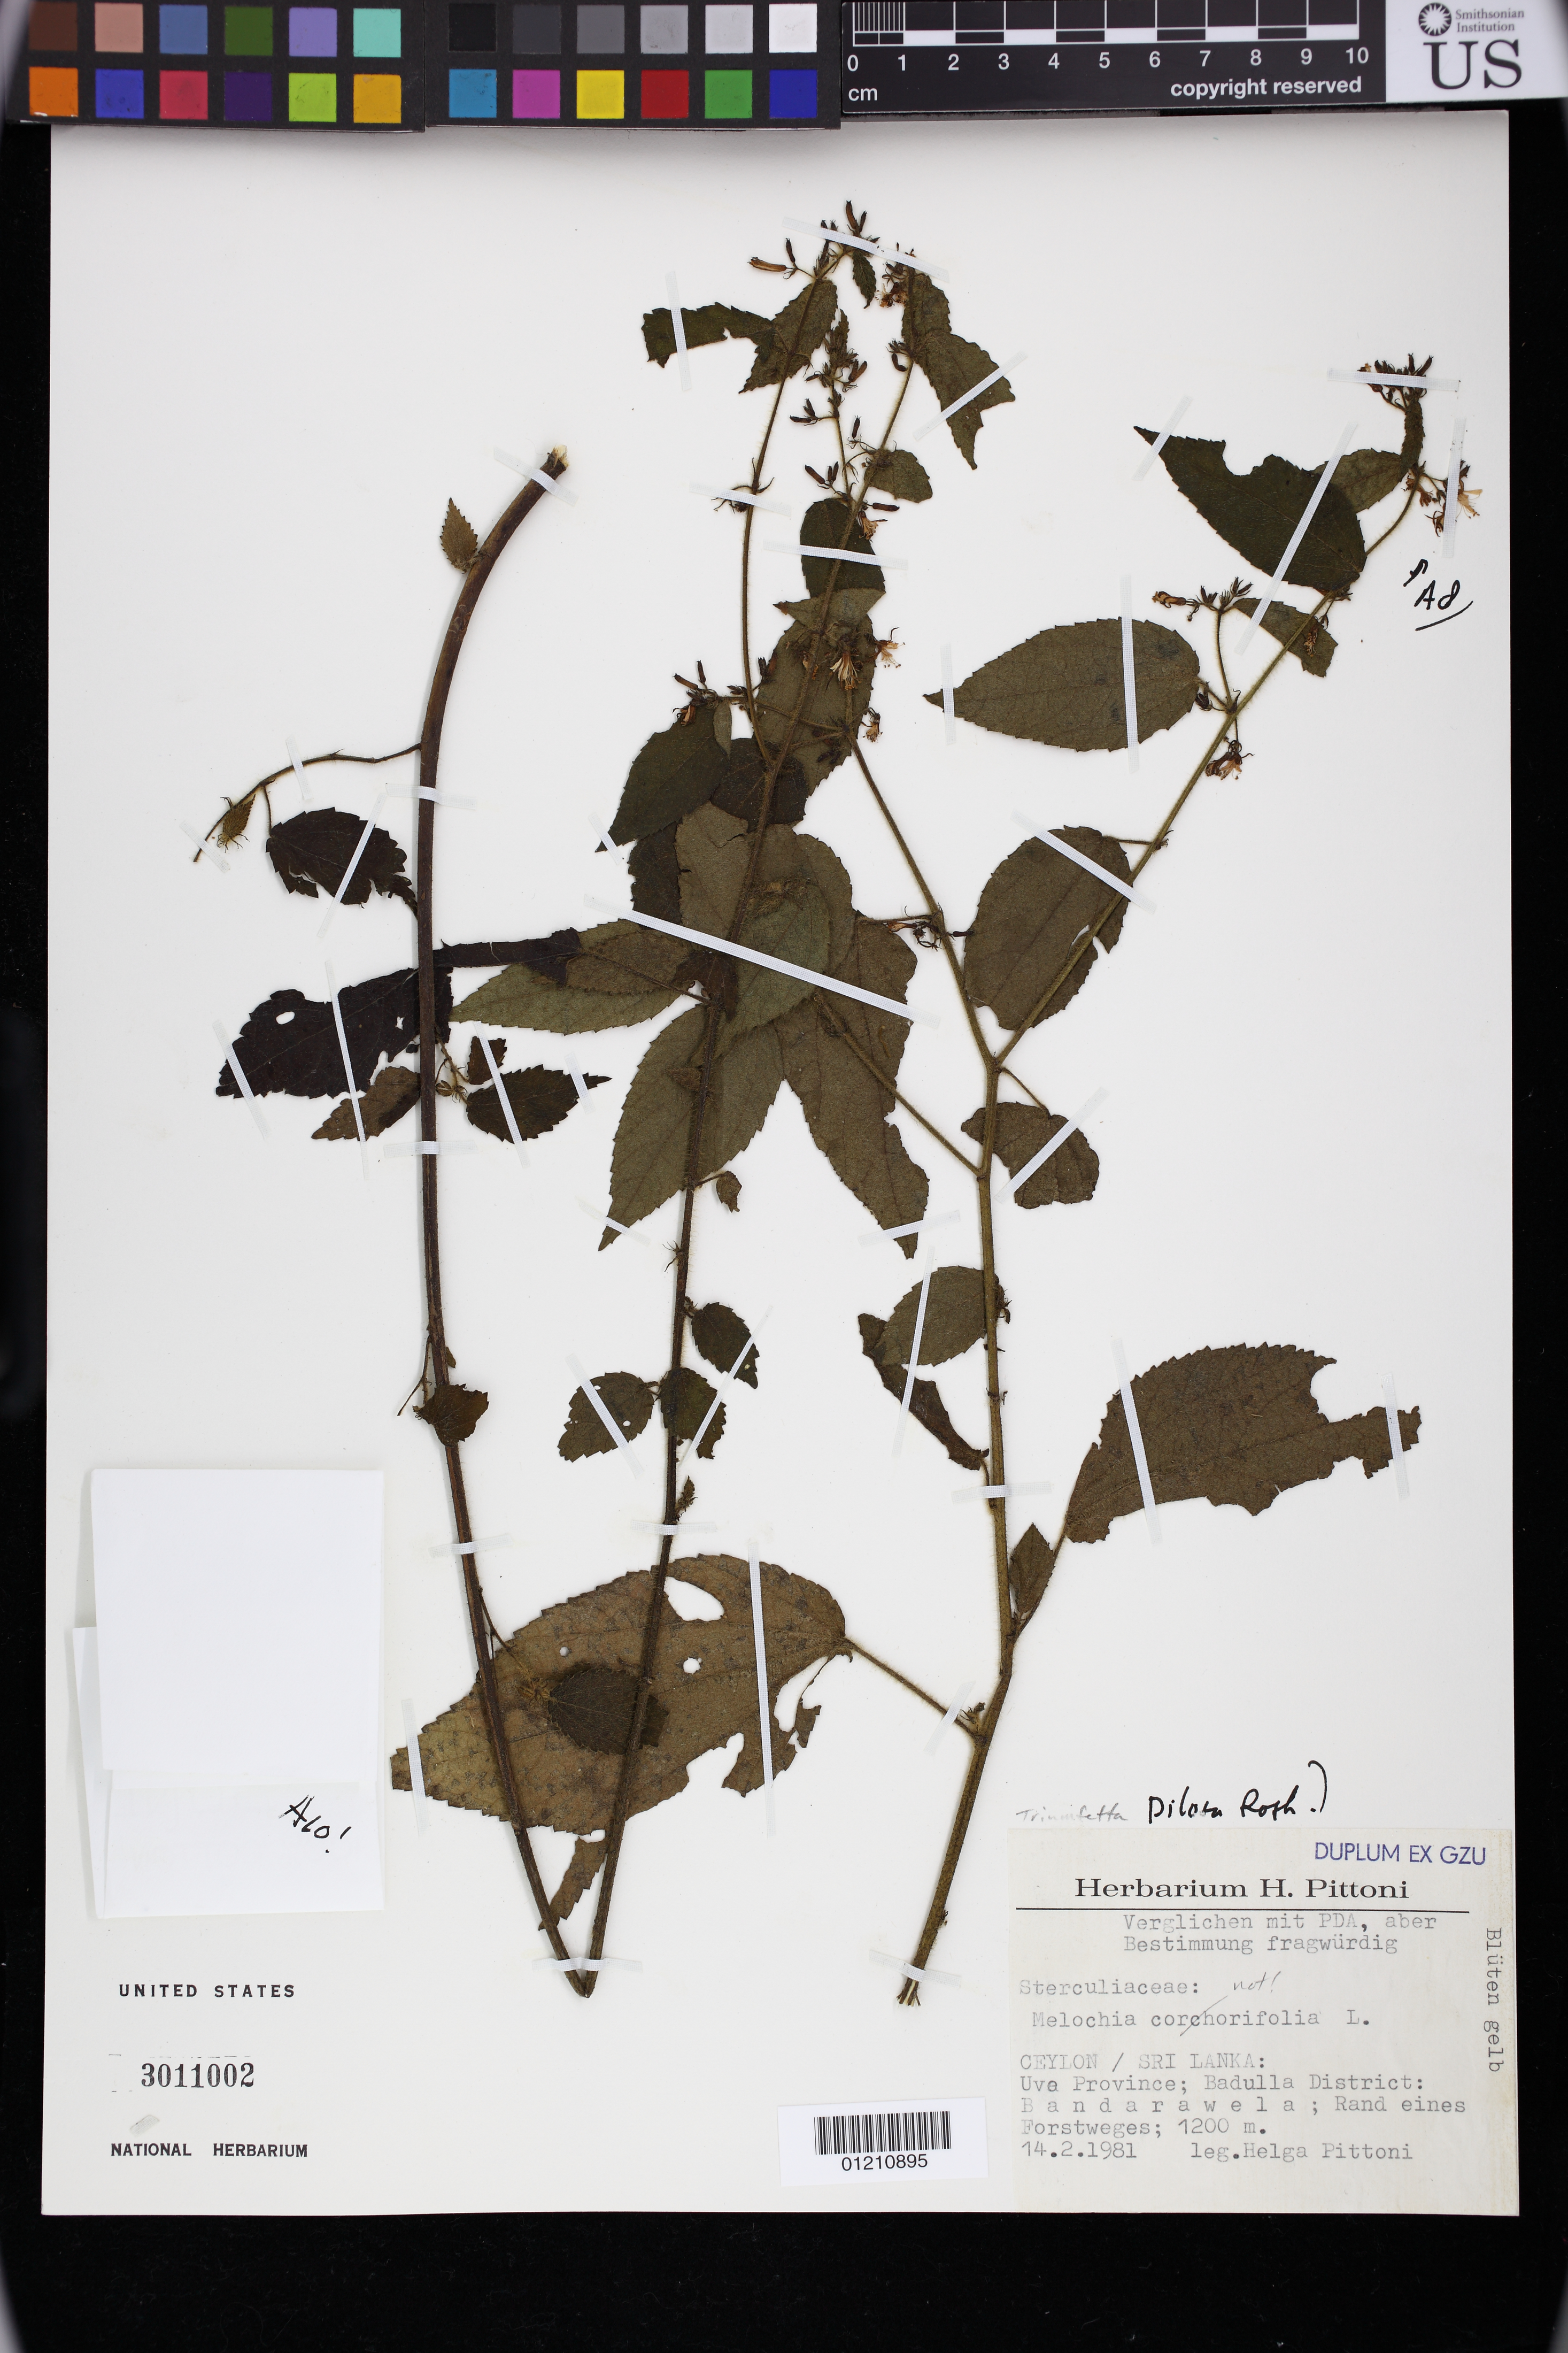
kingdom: Plantae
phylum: Tracheophyta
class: Magnoliopsida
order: Malvales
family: Malvaceae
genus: Triumfetta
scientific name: Triumfetta pilosa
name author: Roth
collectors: H. Pittoni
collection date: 1981-02-14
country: Sri Lanka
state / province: Uva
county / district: Badulla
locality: Uva Province; Badulla District: Bandarawela;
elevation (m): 1200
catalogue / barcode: US 3011002